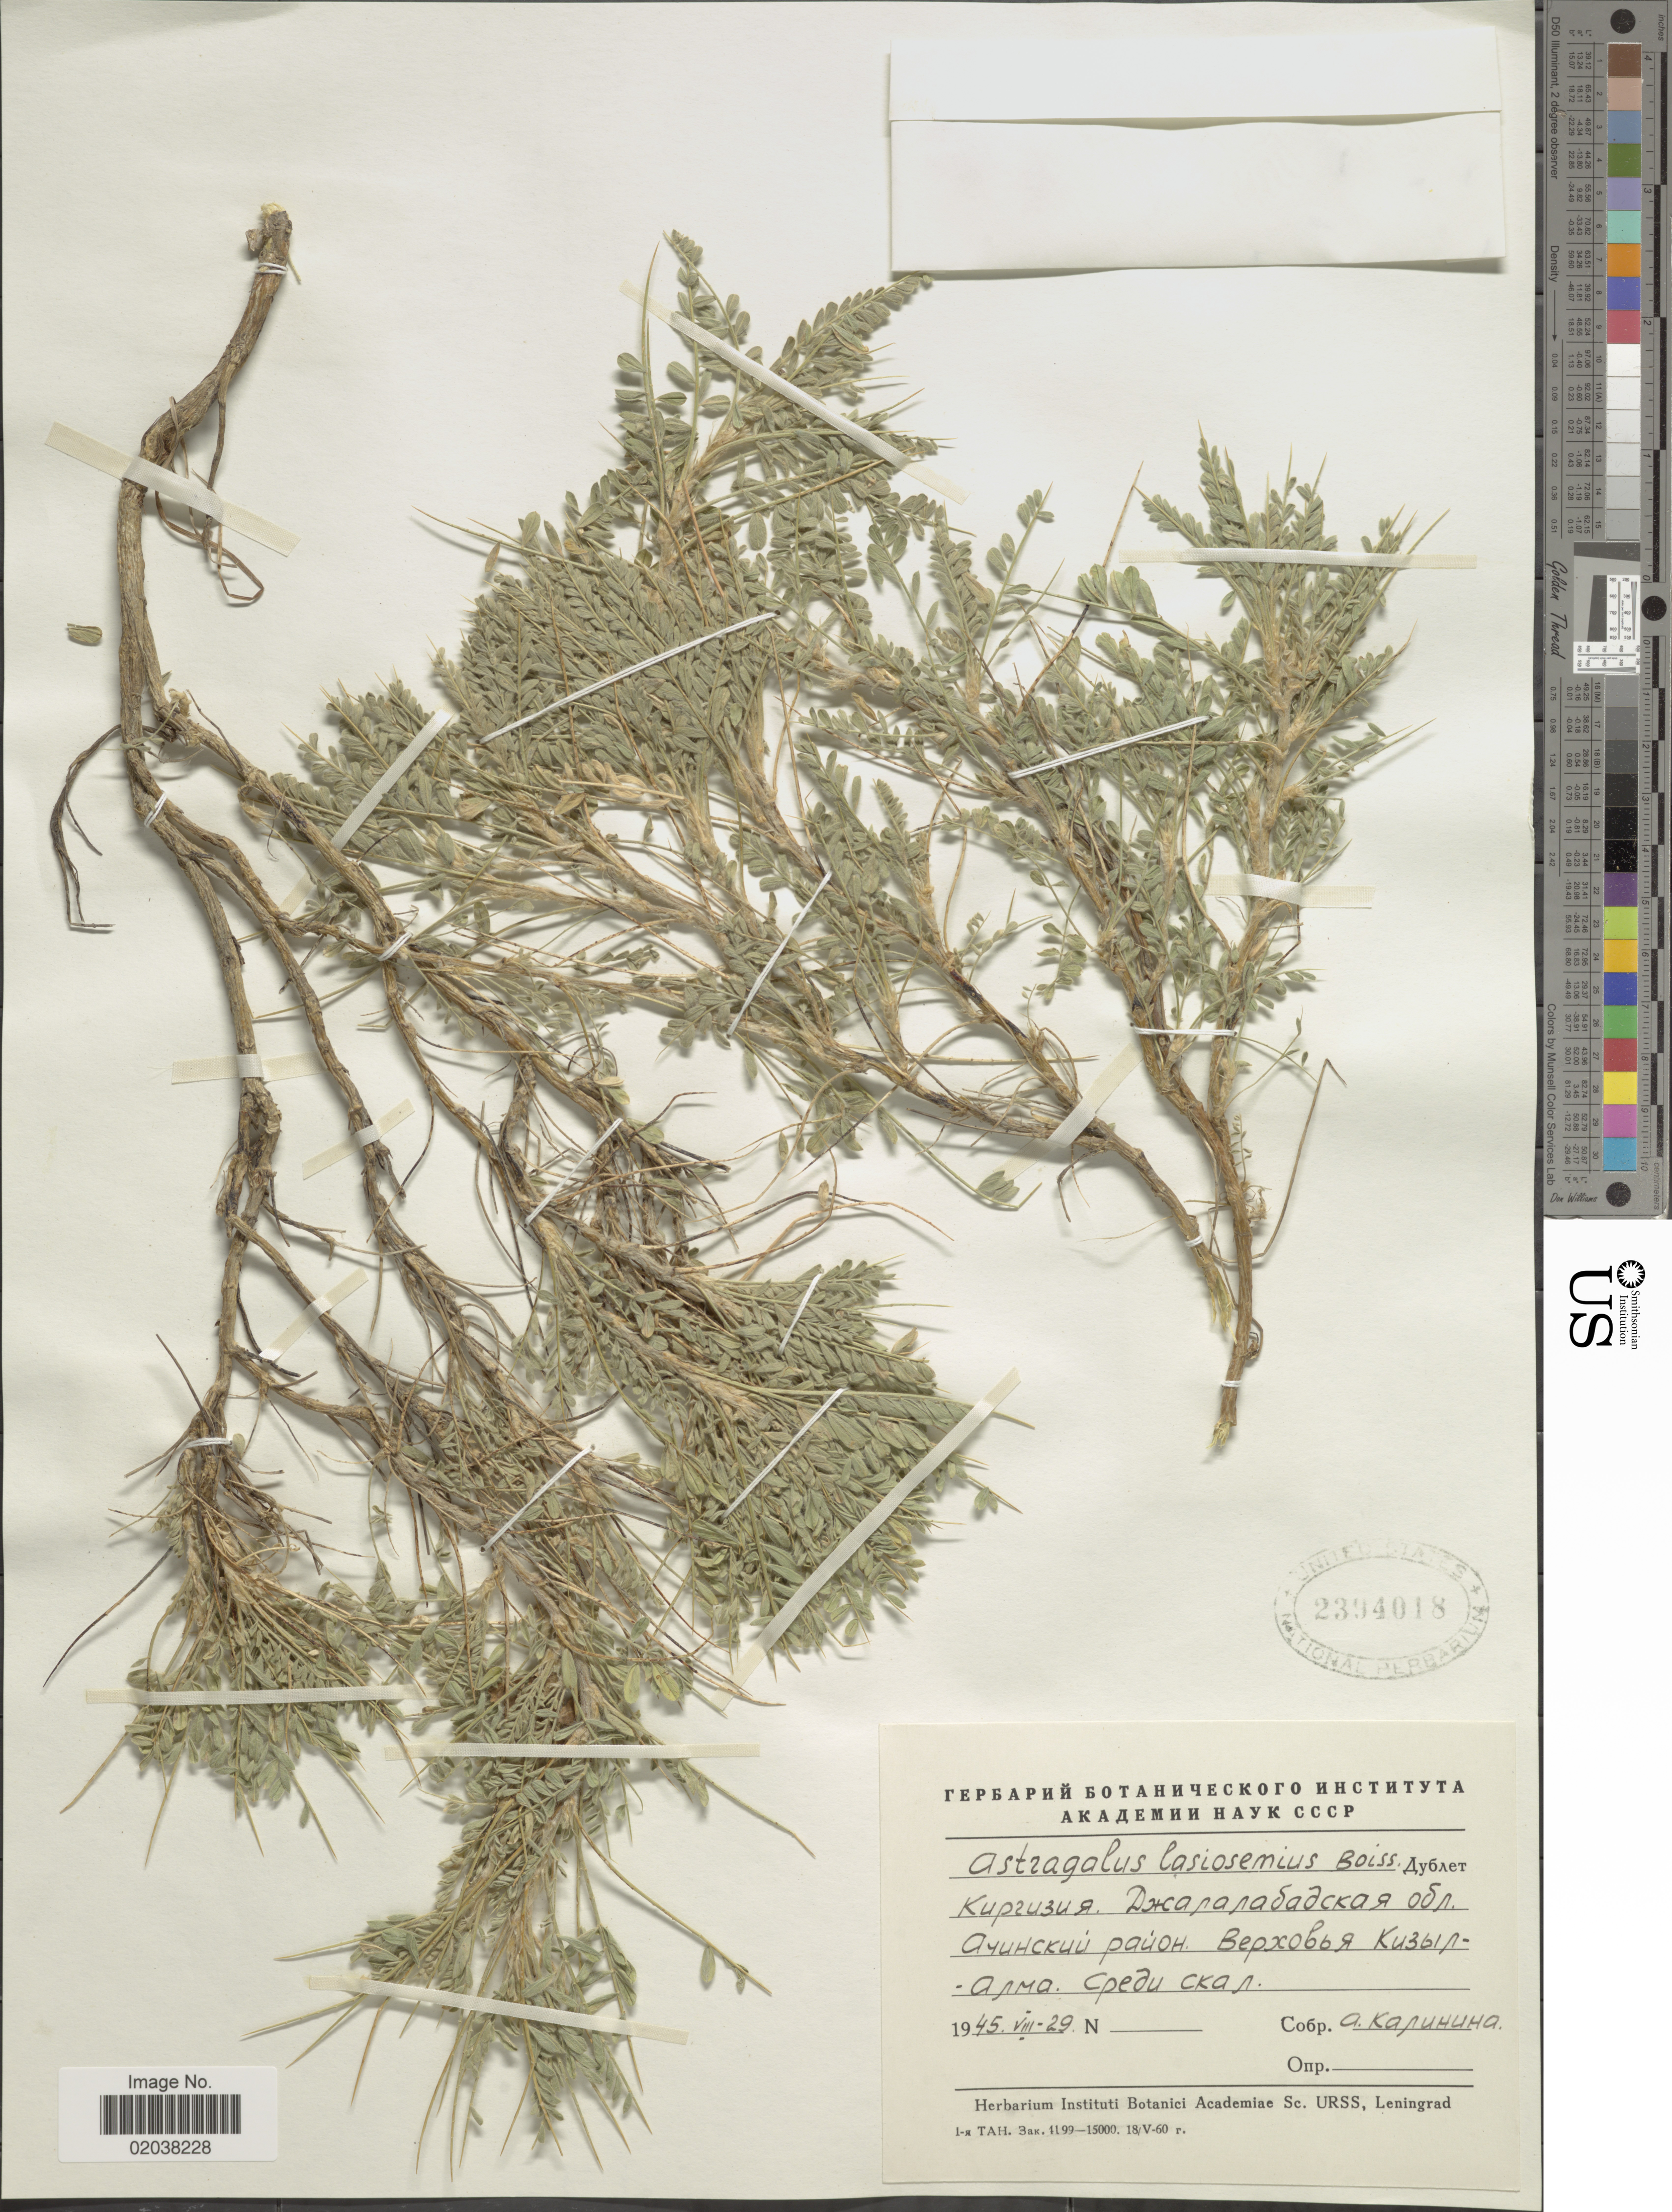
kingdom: Plantae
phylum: Tracheophyta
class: Magnoliopsida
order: Fabales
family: Fabaceae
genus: Astragalus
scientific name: Astragalus lasiosemius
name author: Boiss.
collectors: A. Kalinina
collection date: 1945-08-29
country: Kyrgyzstan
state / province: Jalal-Abad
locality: Kyzyl-Alma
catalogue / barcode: US 2394018